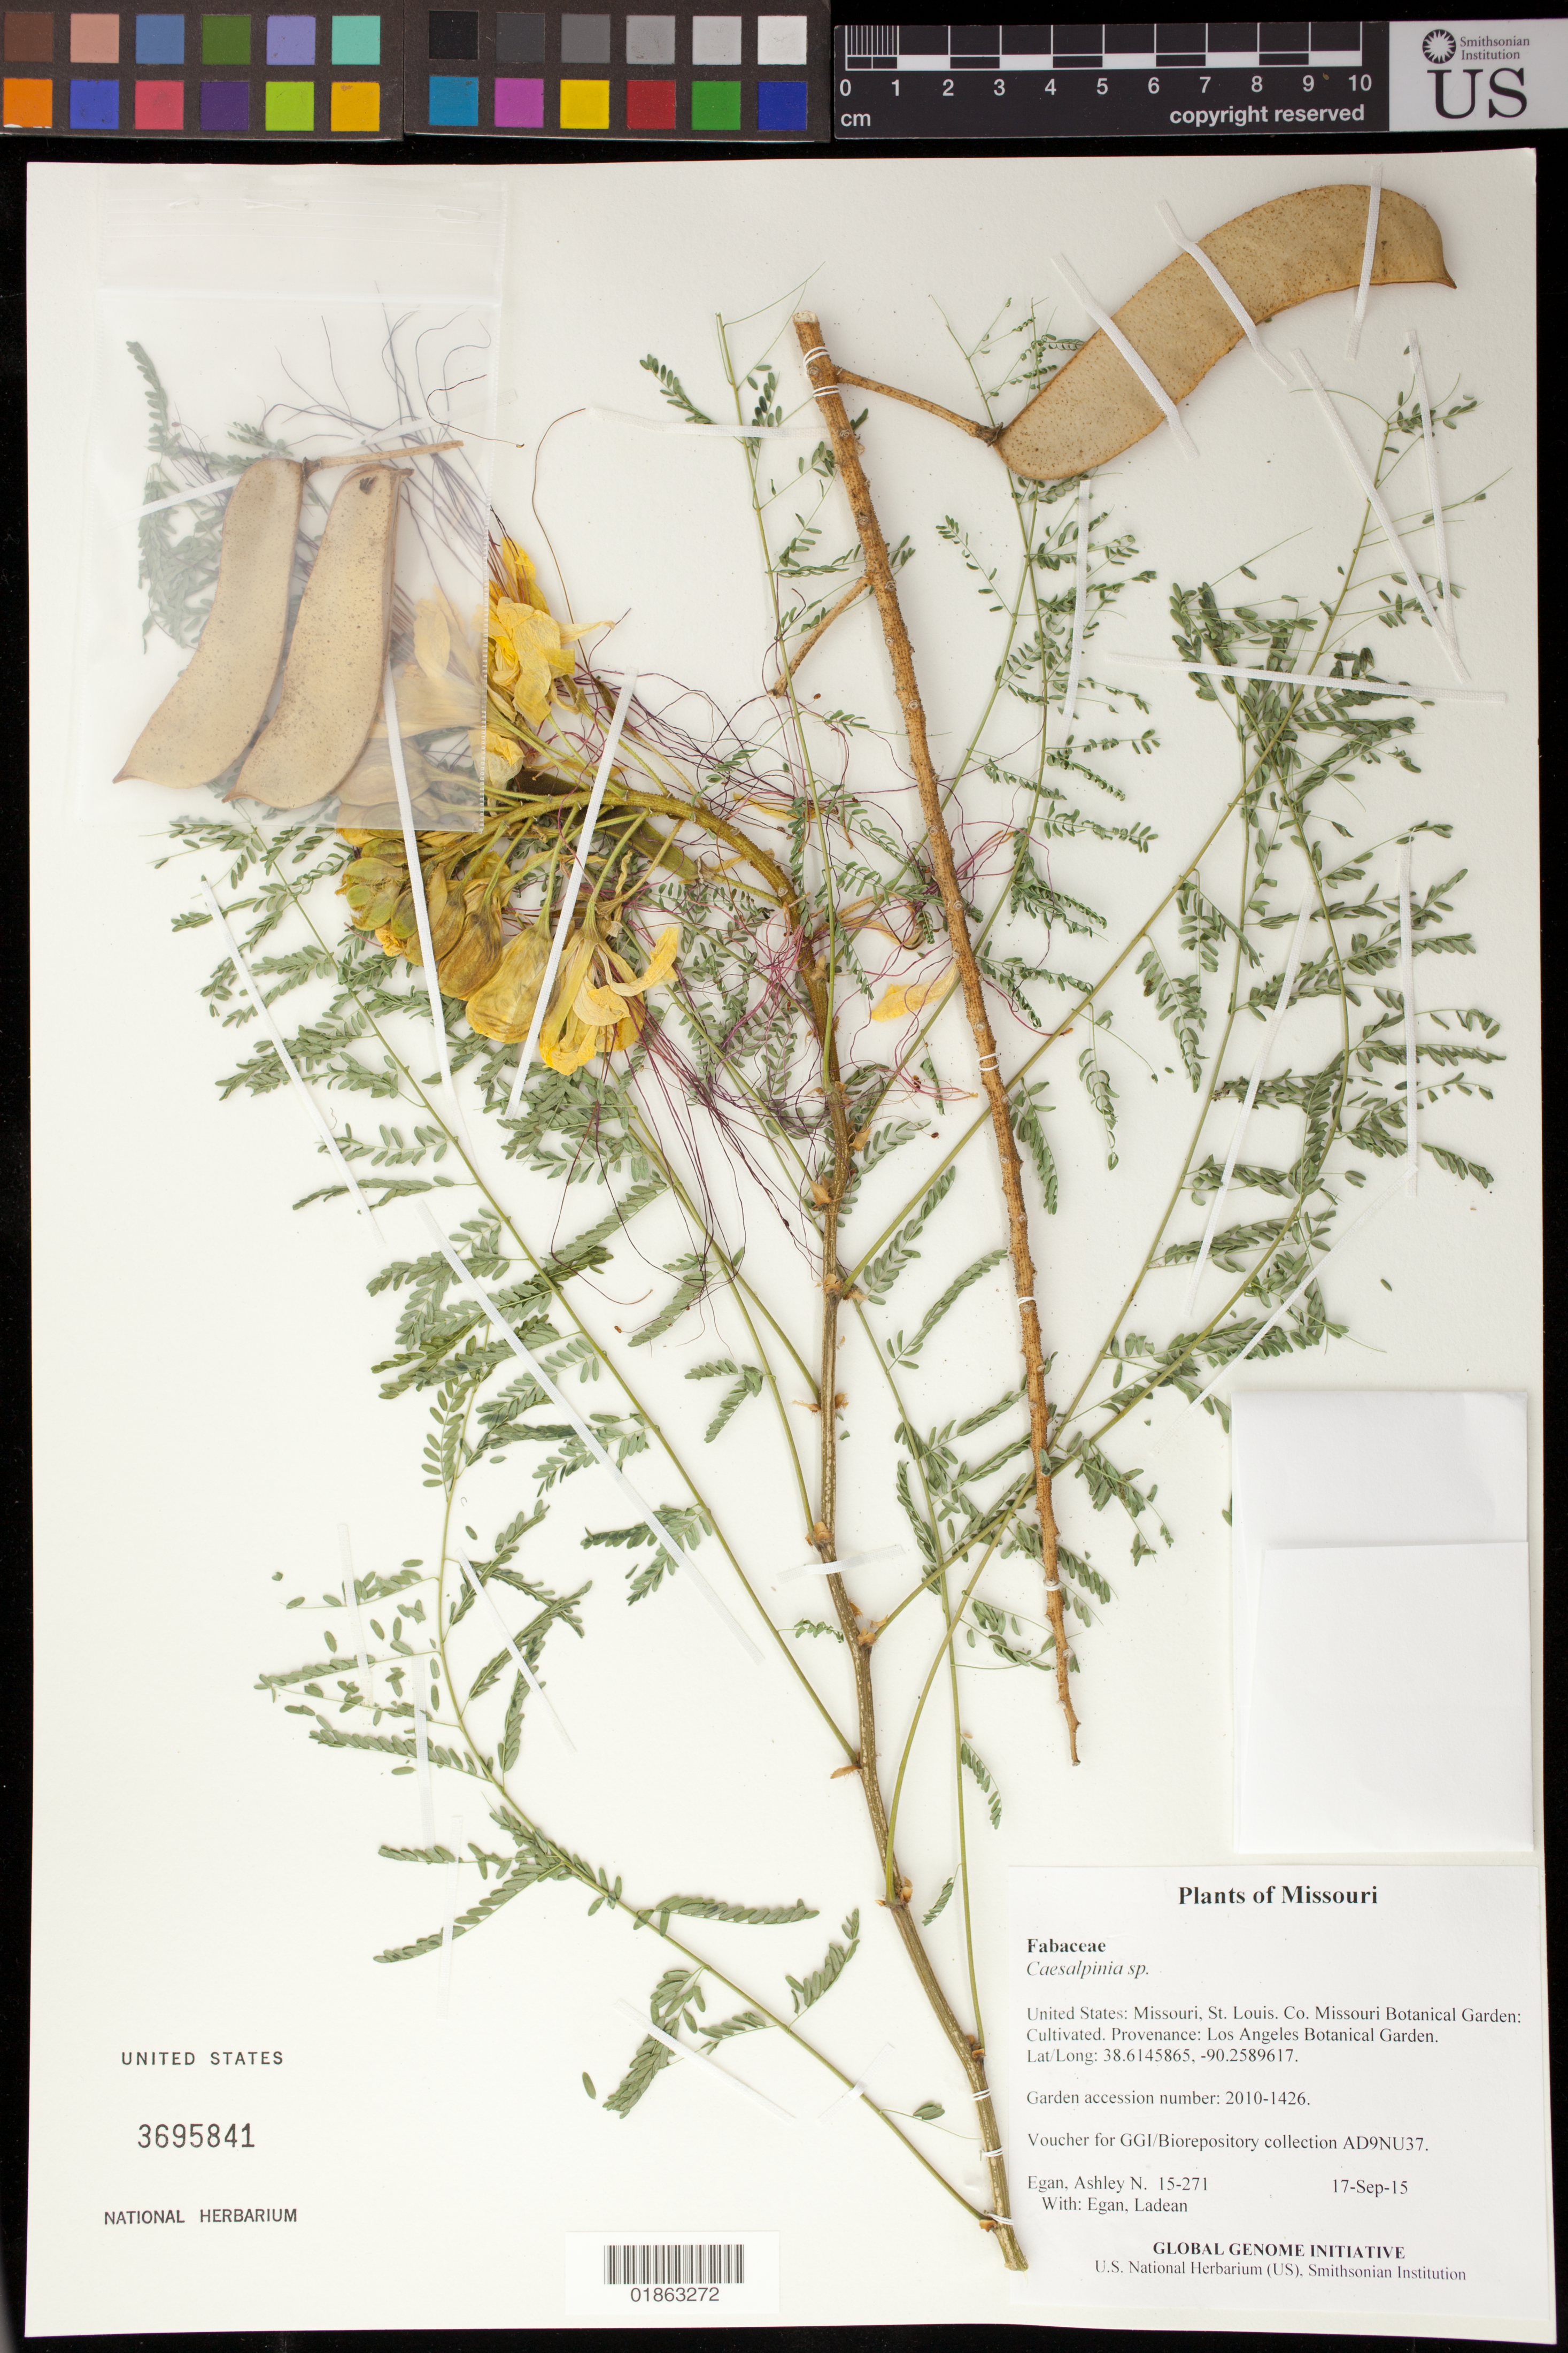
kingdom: Plantae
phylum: Tracheophyta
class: Magnoliopsida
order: Fabales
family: Fabaceae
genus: Caesalpinia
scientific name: Caesalpinia sp.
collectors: A. N. Egan & L. Egan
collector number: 15-271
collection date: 2015-09-17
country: United States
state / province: Missouri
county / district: St. Louis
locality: Missouri Botanical Garden: Cultivated. Provenance: Los Angeles Botanical Garden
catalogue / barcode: US 3695841